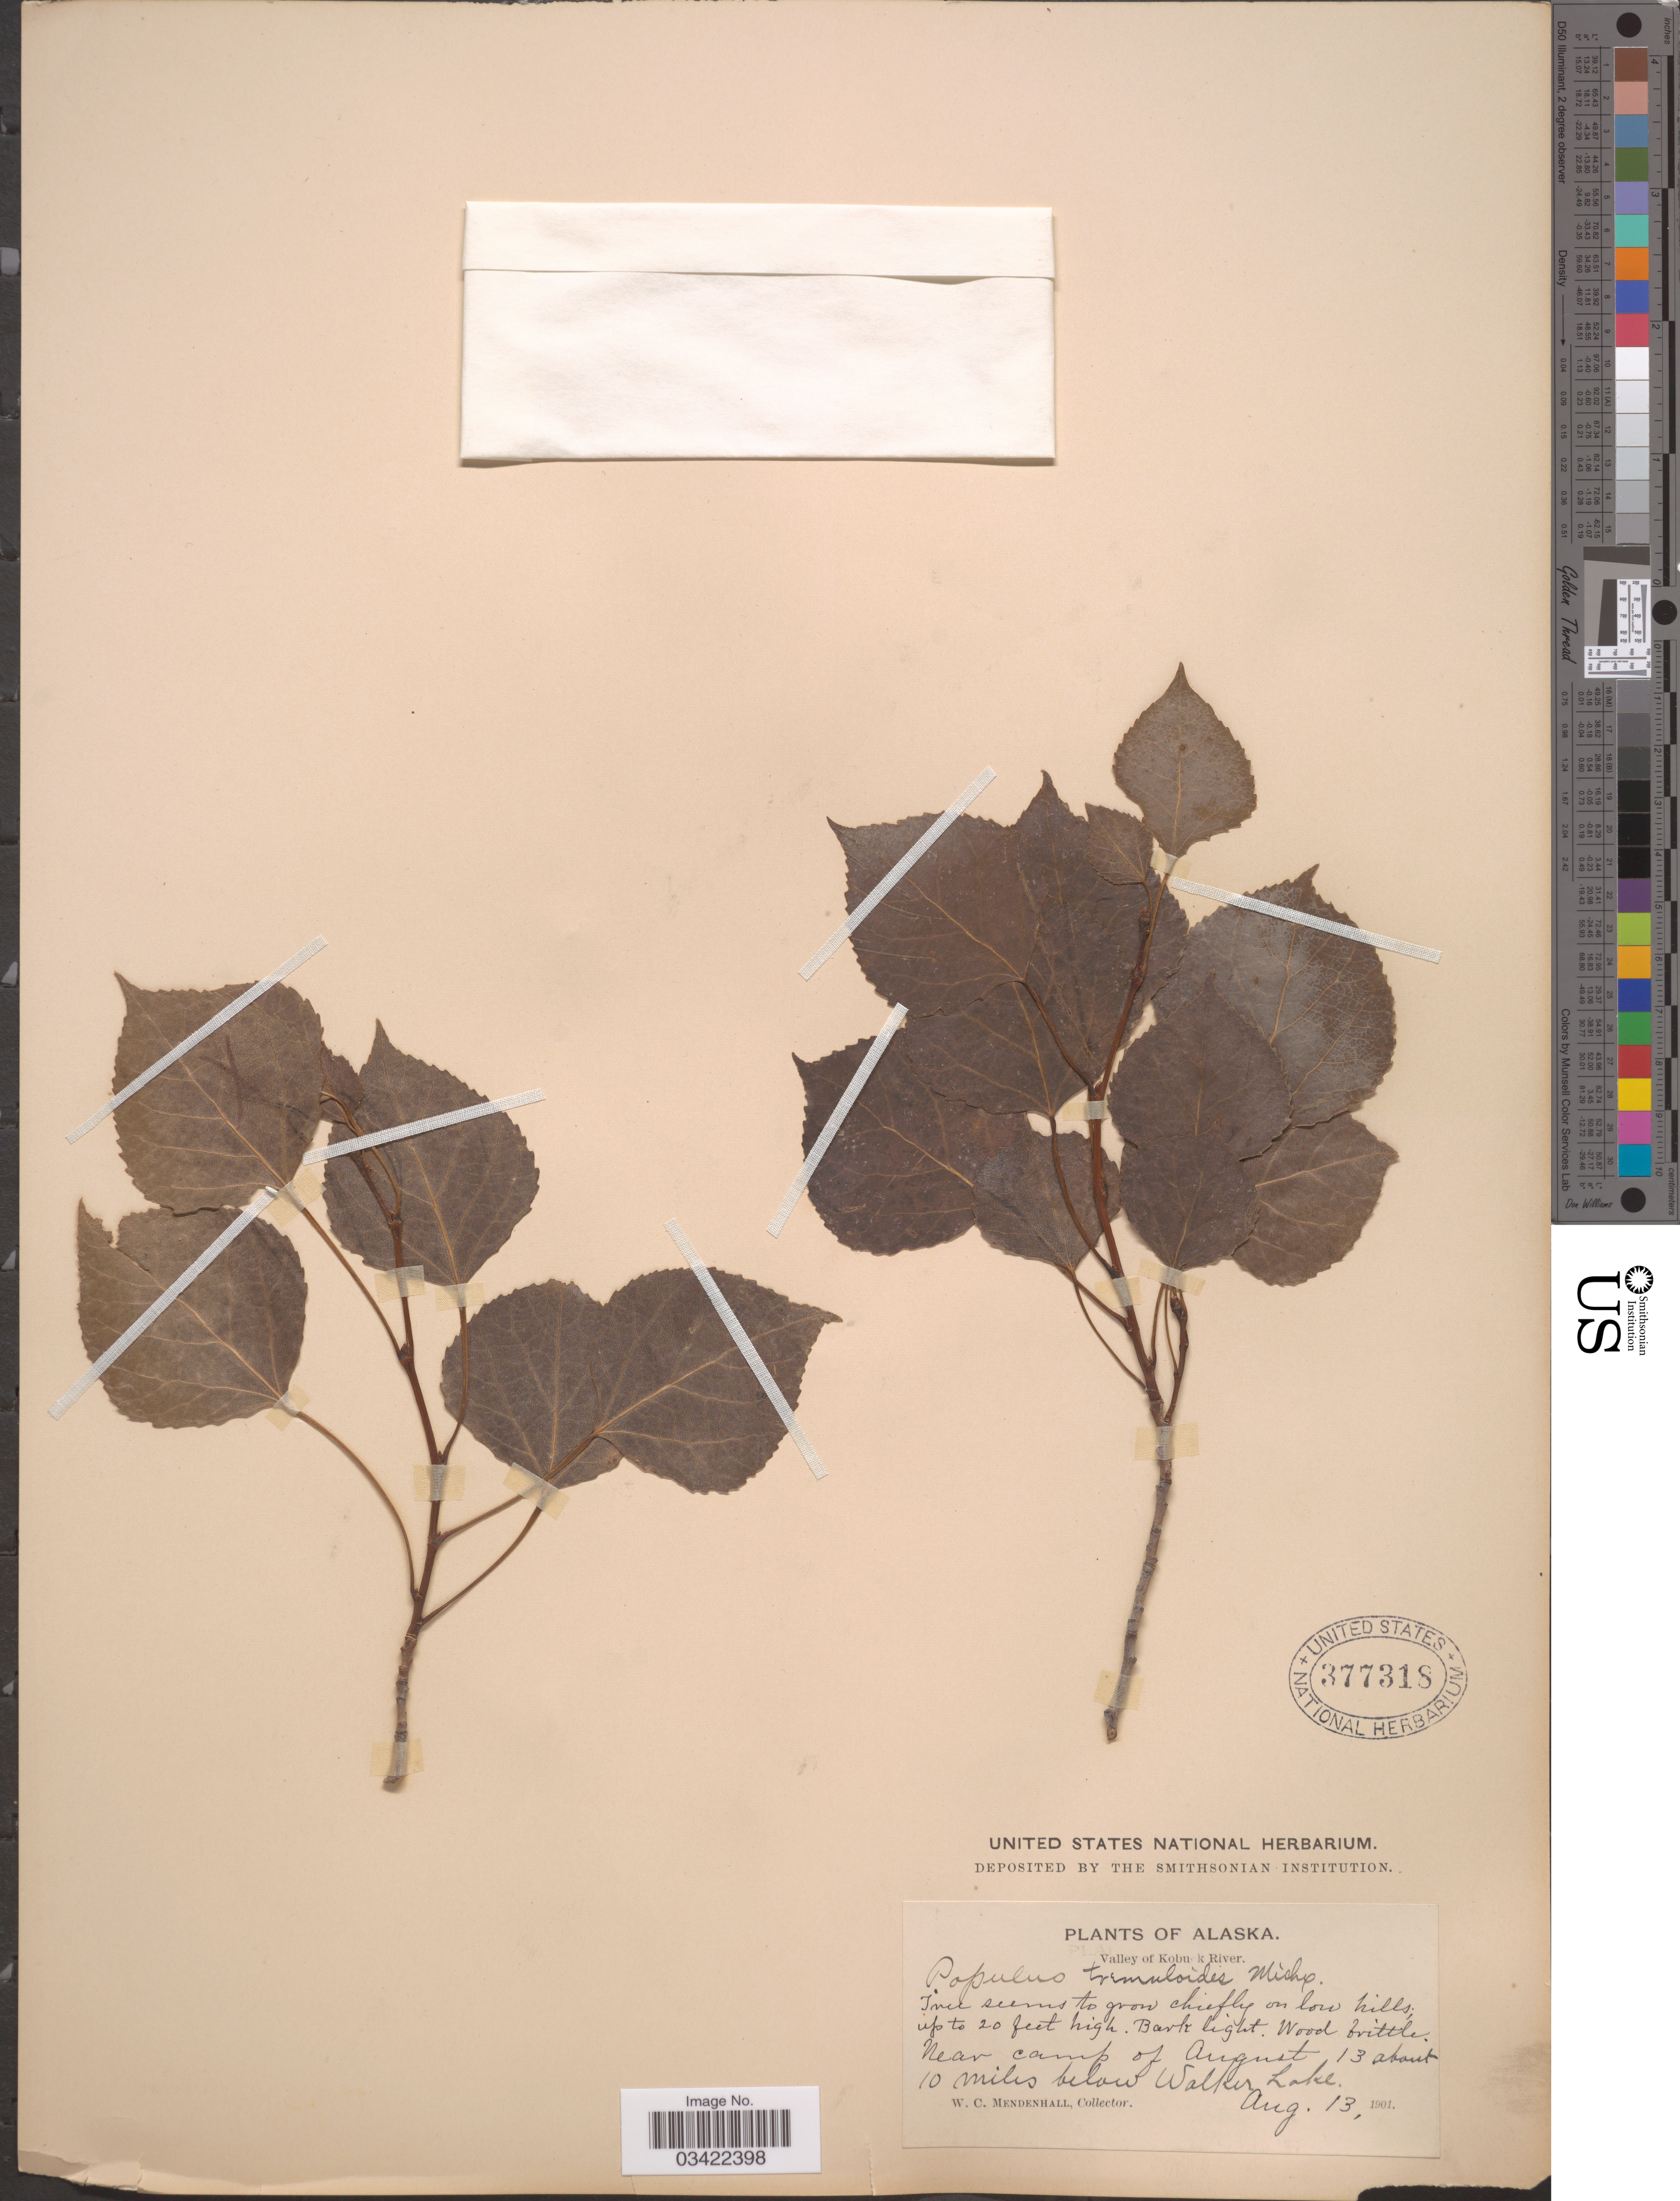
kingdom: Plantae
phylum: Tracheophyta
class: Magnoliopsida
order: Malpighiales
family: Salicaceae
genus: Populus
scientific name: Populus tremuloides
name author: Michx.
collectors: W. Mendenhall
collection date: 1901-08-13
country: United States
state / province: Alaska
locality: Valley of Kobuk River. Near camp of August 13 about 10 miles below Walker Lake.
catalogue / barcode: US 377318